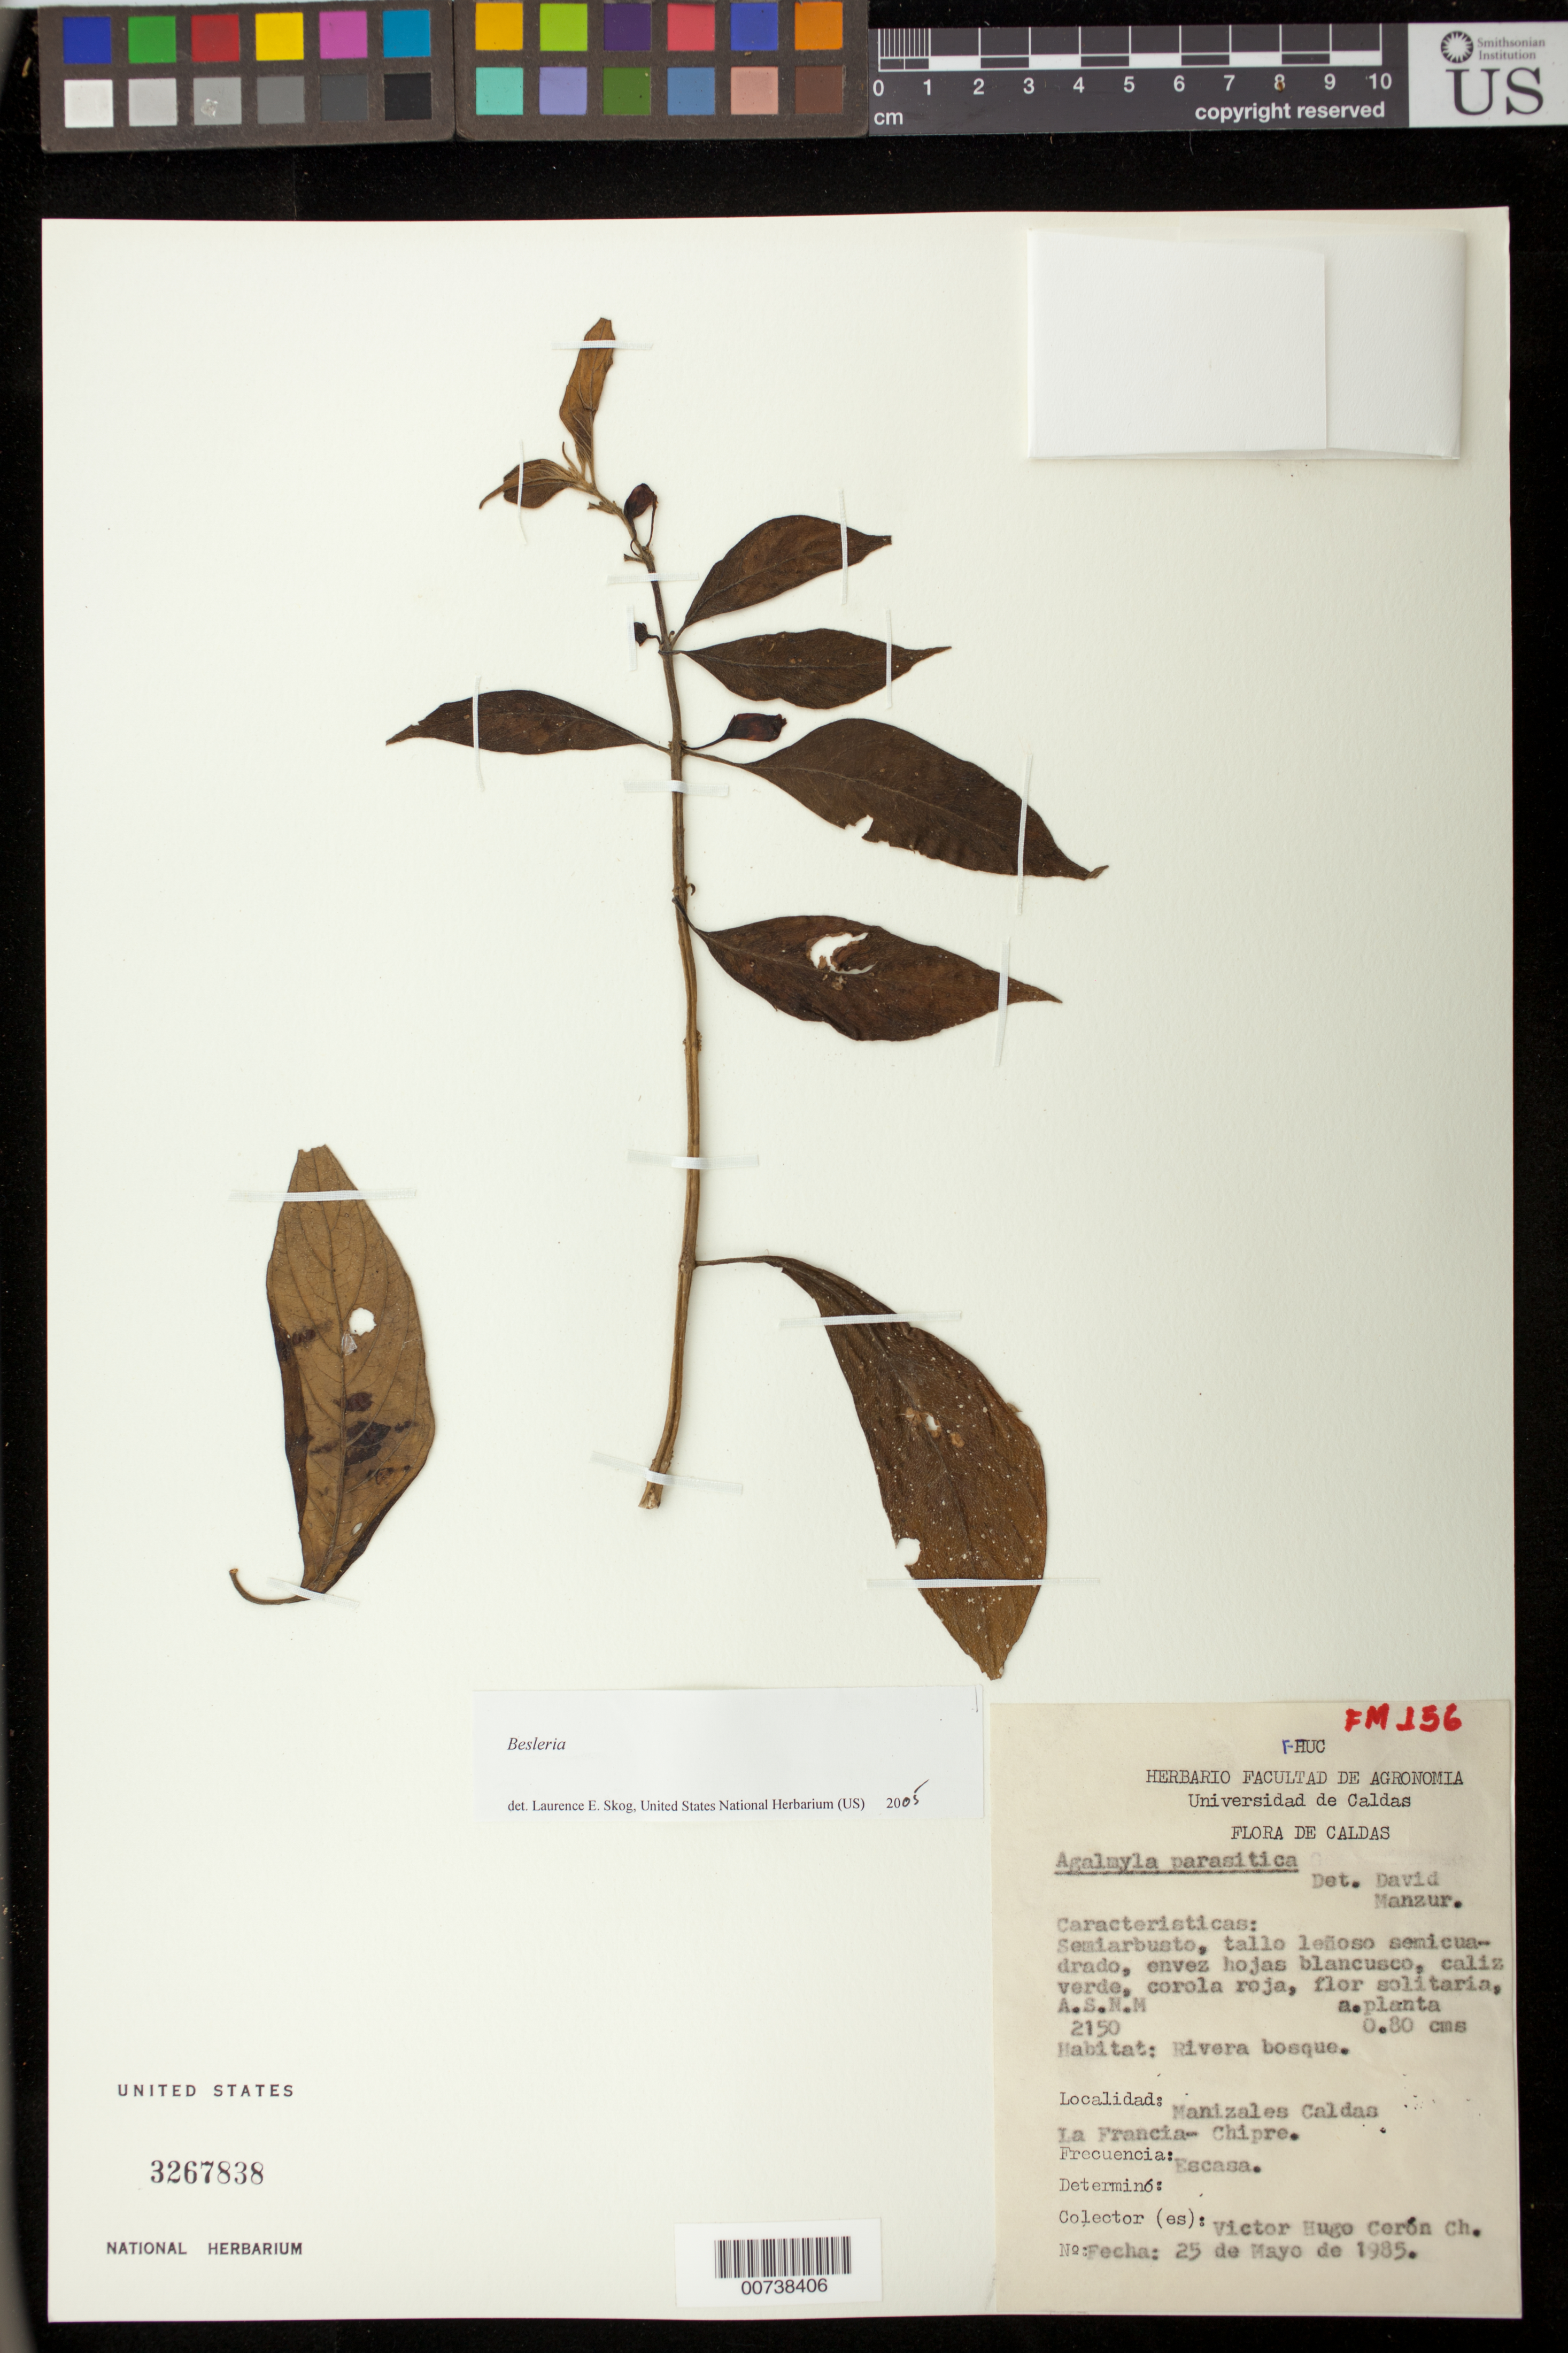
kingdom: Plantae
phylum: Tracheophyta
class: Magnoliopsida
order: Lamiales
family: Gesneriaceae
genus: Besleria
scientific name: Besleria sp.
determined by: Skog, Laurence E.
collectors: V. Ceron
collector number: FM 156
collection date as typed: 25 May 1985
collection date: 1985-05-25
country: Colombia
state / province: Caldas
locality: Manizales, Caldas, La Francia-Chipre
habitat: Rivera bosque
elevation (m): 2150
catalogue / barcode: US 3267838